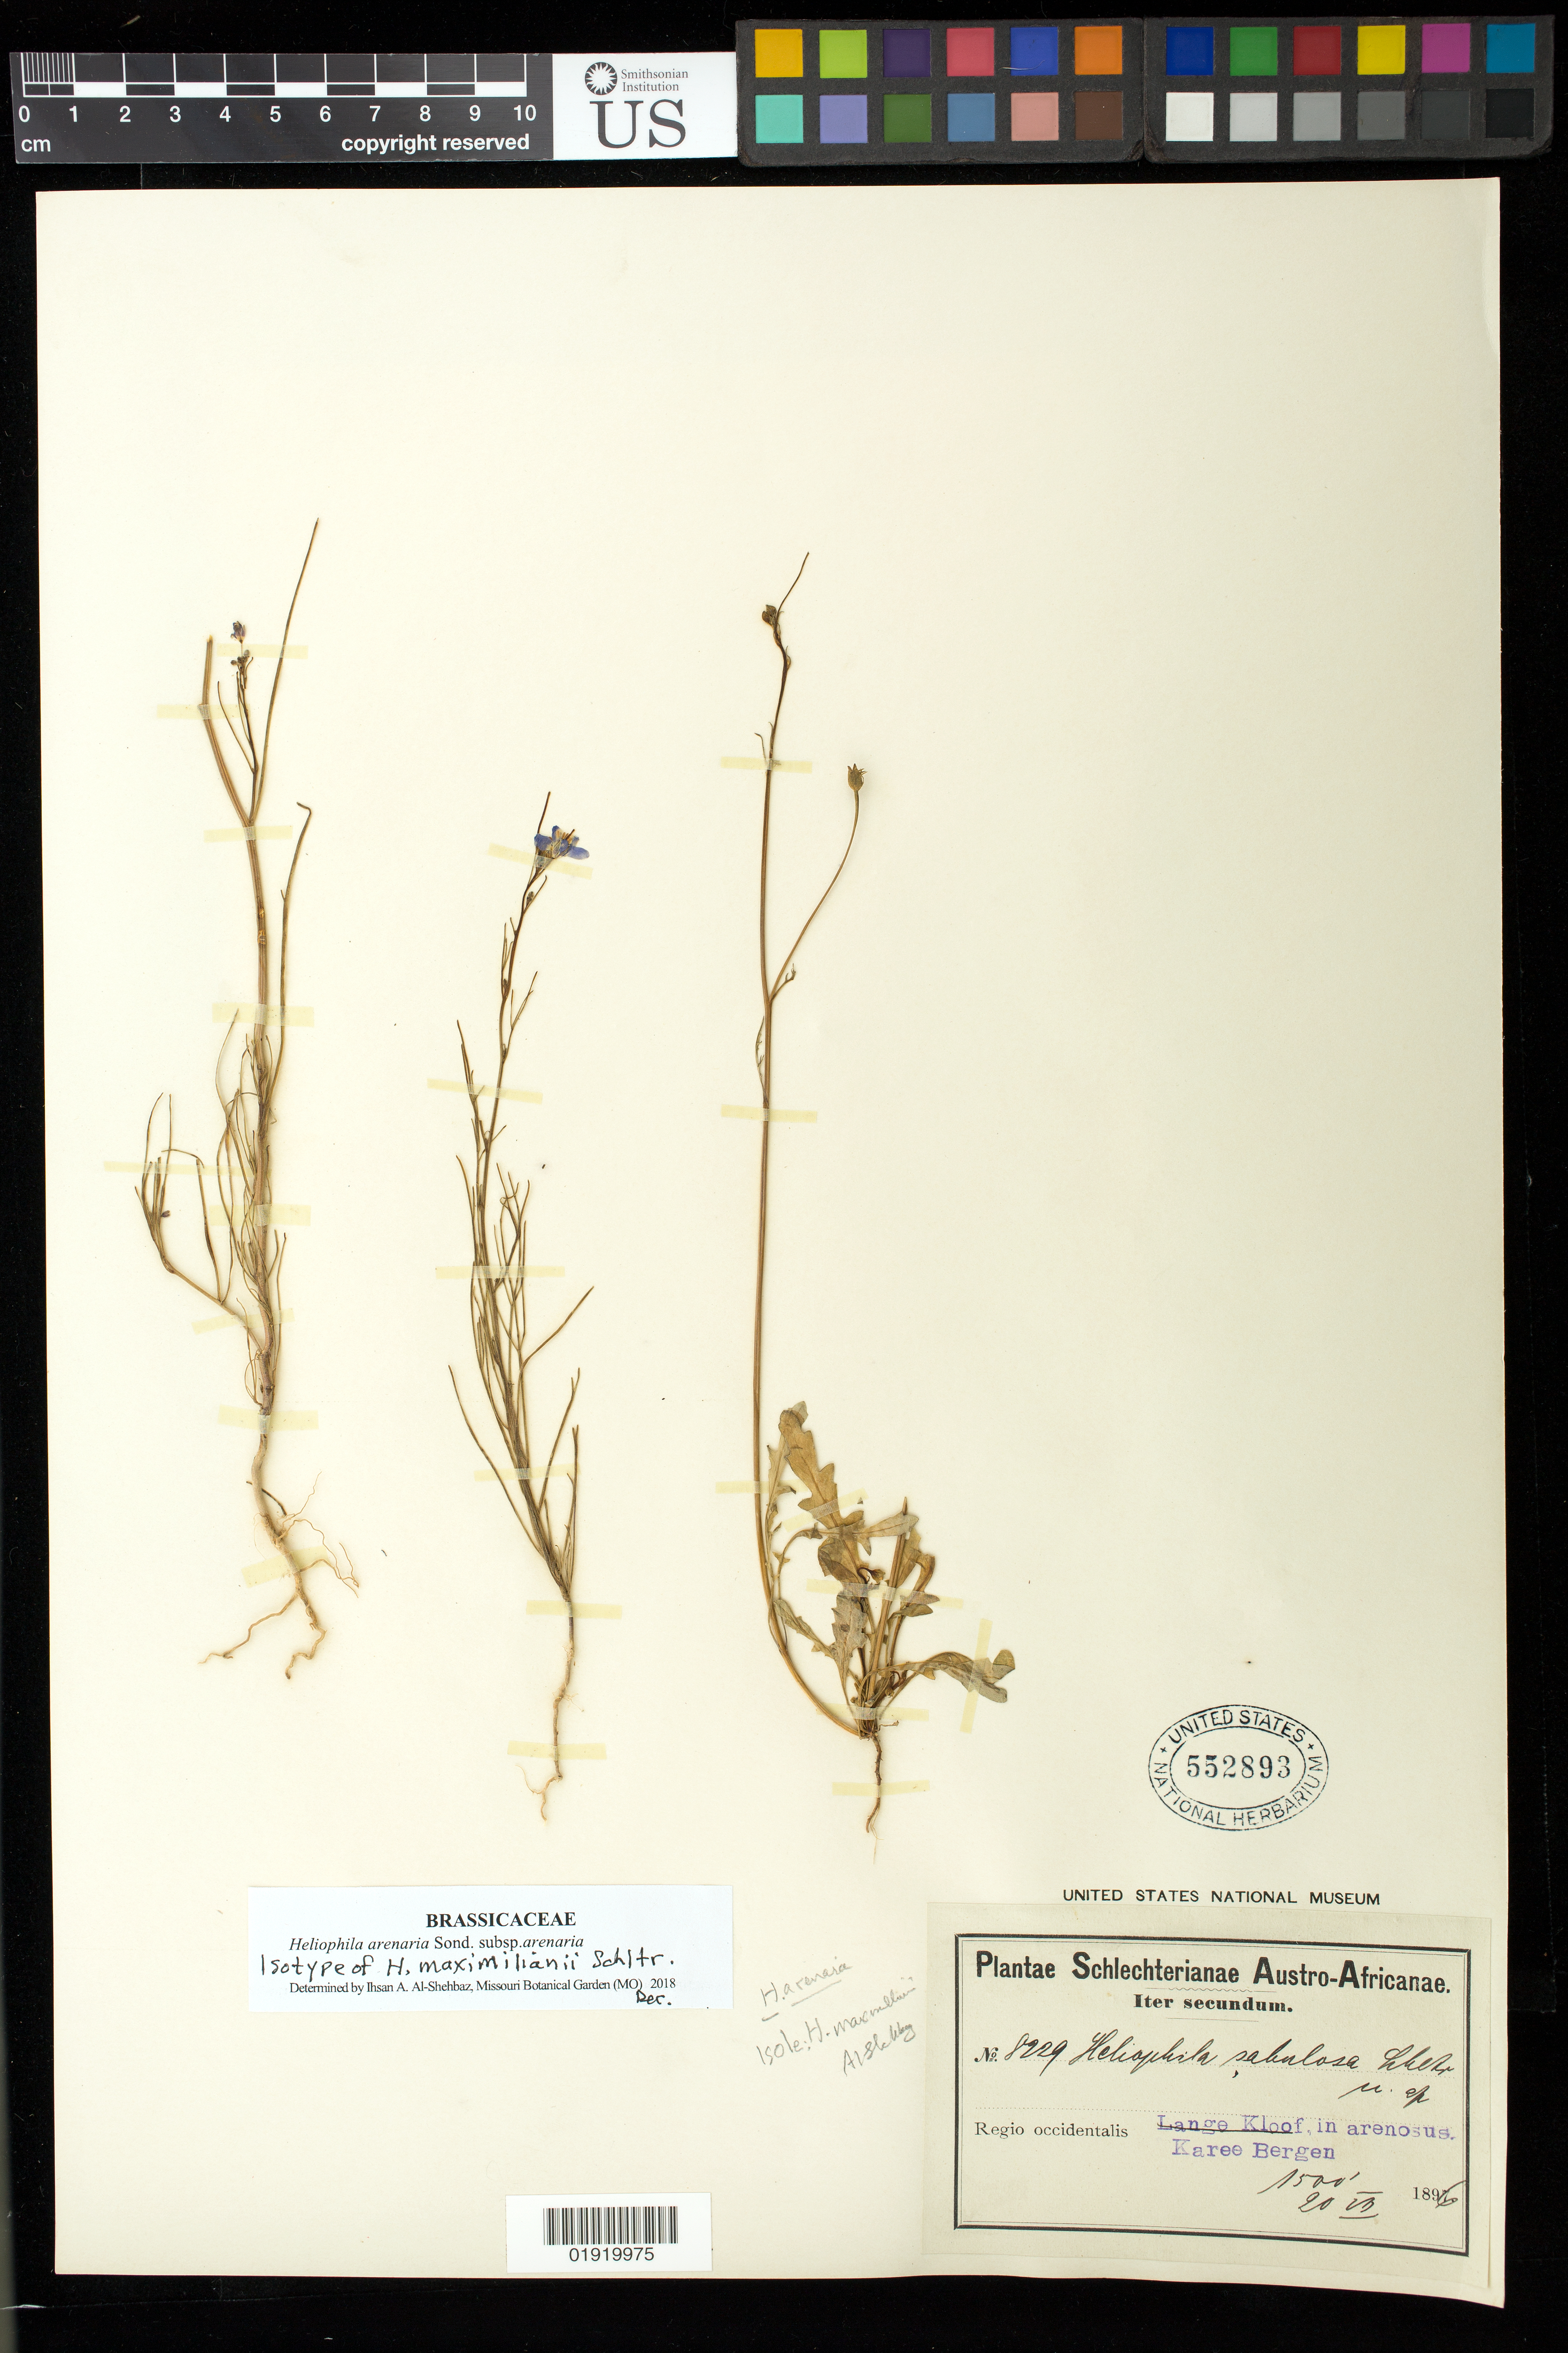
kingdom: Plantae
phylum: Tracheophyta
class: Magnoliopsida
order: Brassicales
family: Brassicaceae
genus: Heliophila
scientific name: Heliophila maximiliani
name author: Schltr.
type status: Type Collection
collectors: F. R. R. Schlechter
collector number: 9229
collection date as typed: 20 Jul 1896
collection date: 1896-07-20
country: South Africa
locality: Regio occidentalis. Karee Bergen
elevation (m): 457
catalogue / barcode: US 552893